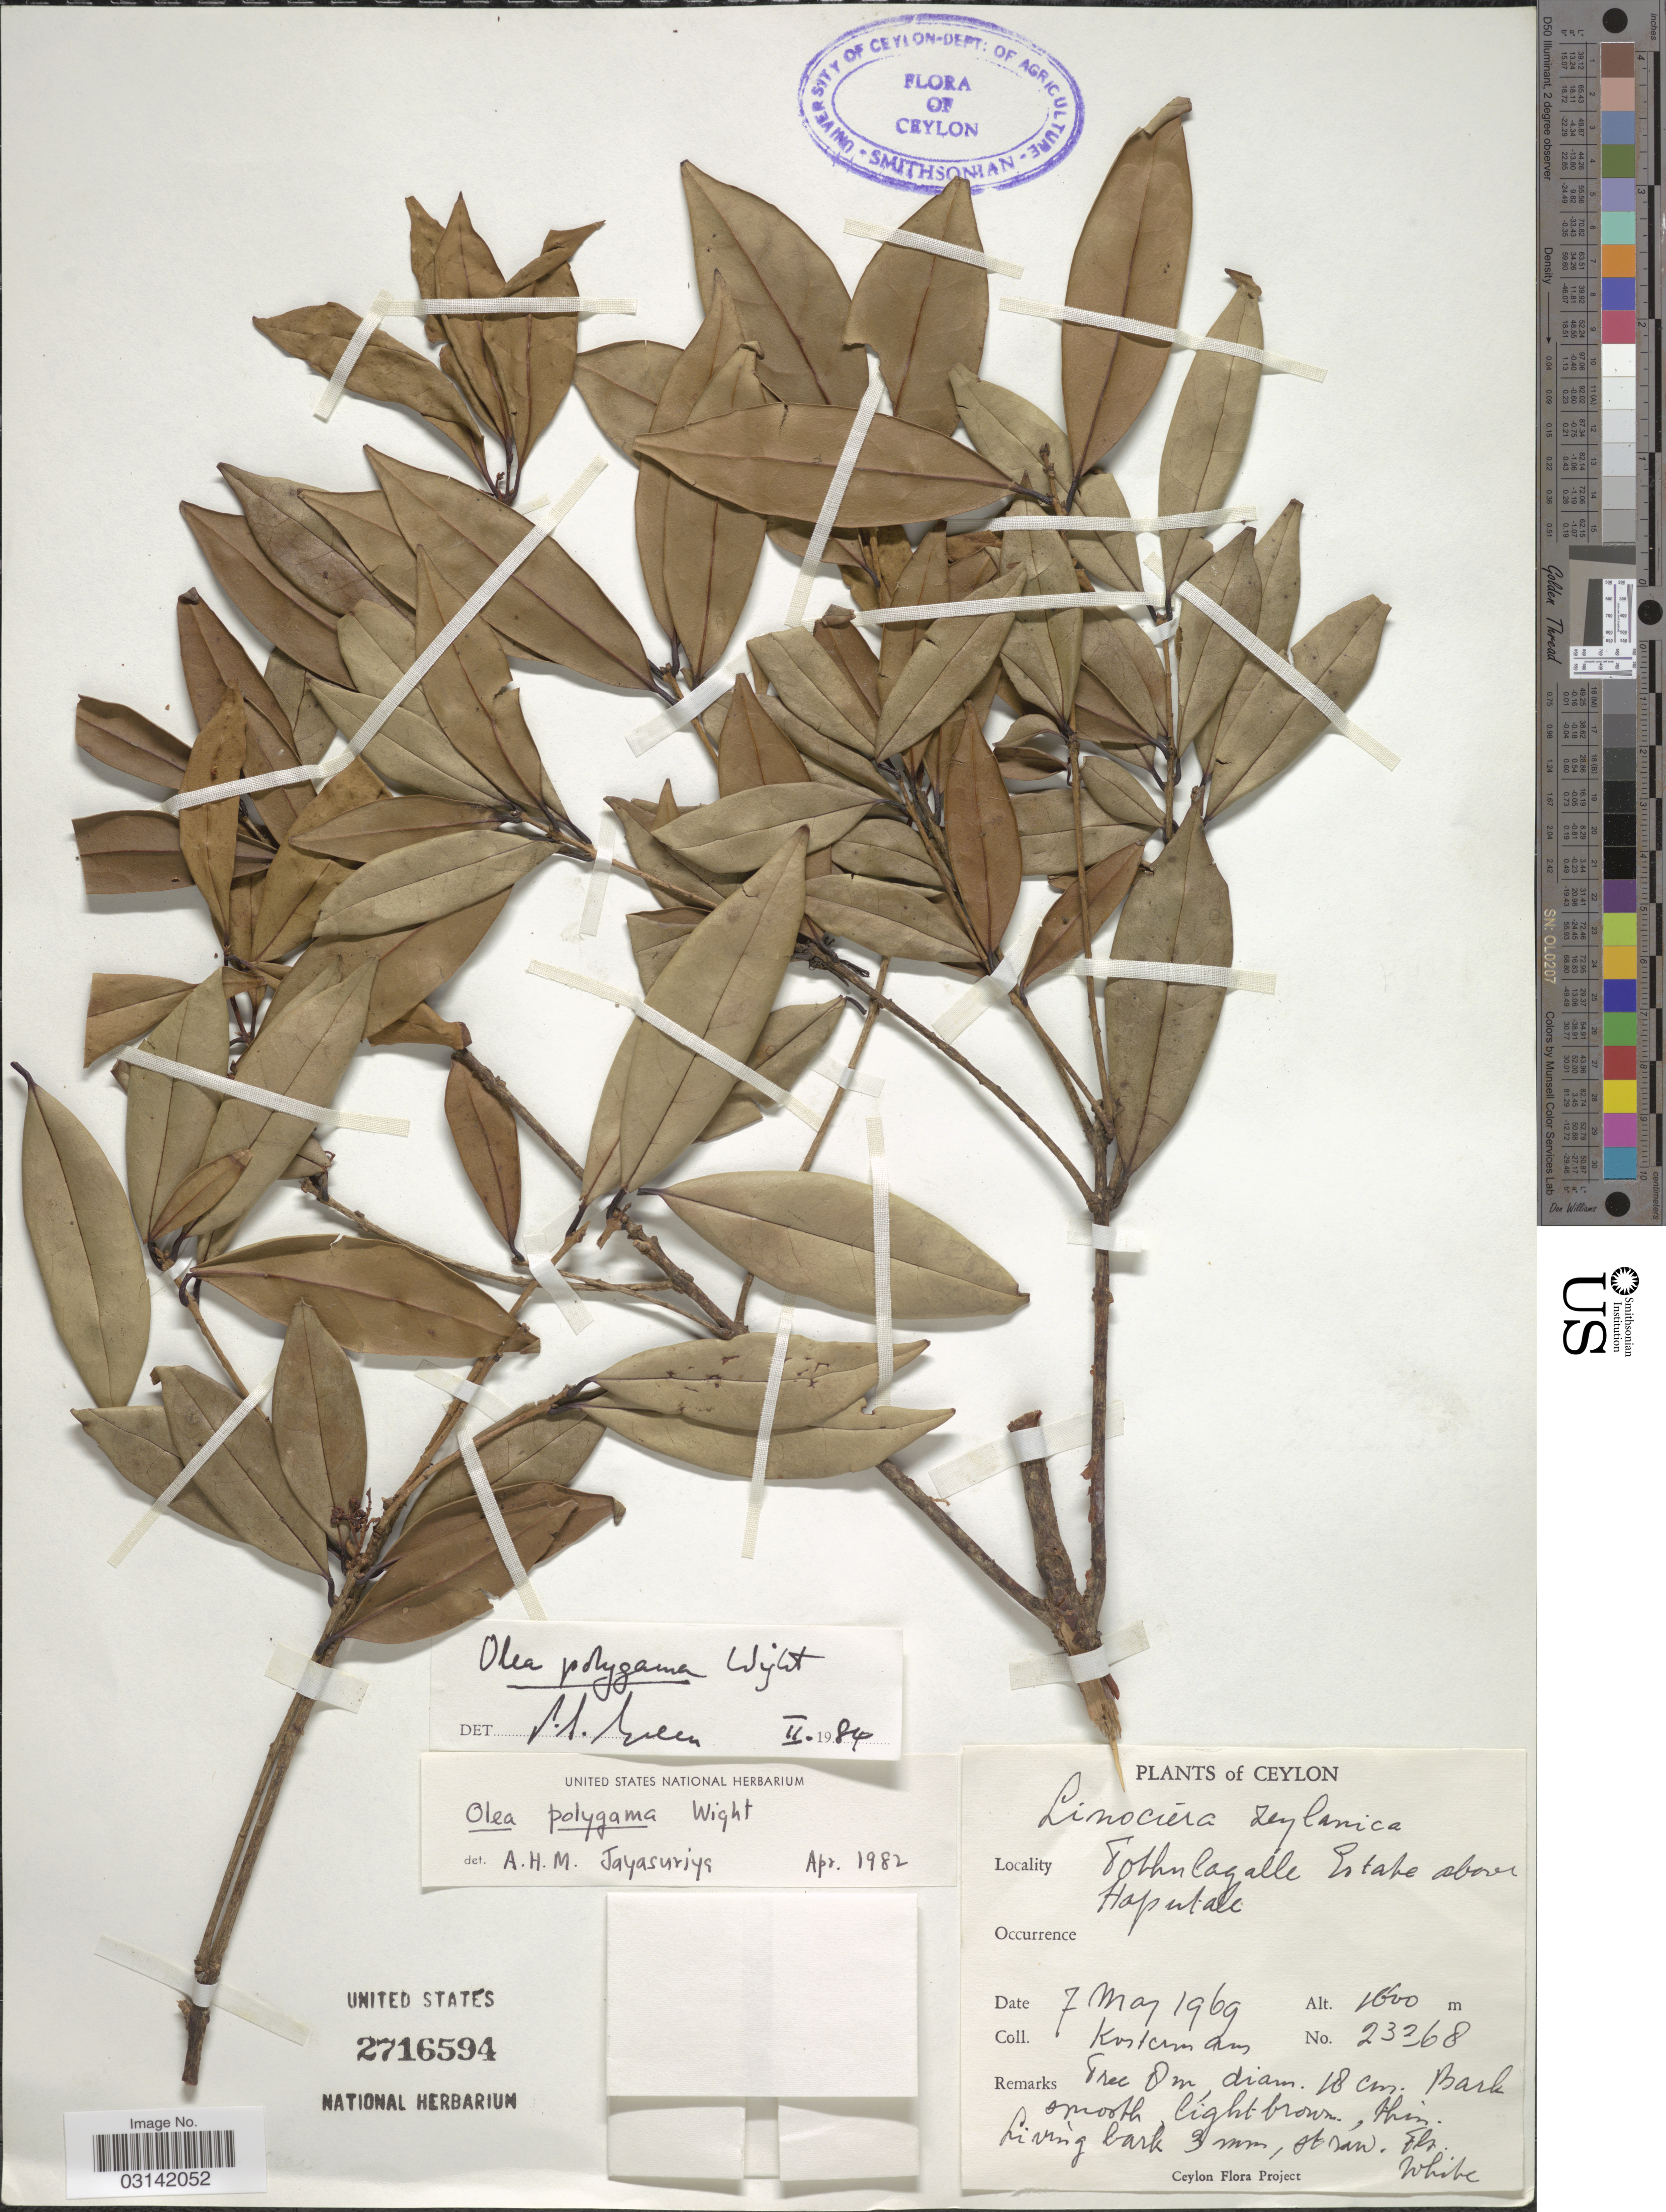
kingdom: Plantae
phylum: Tracheophyta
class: Magnoliopsida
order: Lamiales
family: Oleaceae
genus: Tetrapilus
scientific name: Tetrapilus polygamus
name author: (Wight) L.A.S. Johnson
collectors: Kostermans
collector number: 23368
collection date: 1969-05-07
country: Sri Lanka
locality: Ceylon, Pothnalagalle Estate above Haputale.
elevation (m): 1600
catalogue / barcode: US 2716594